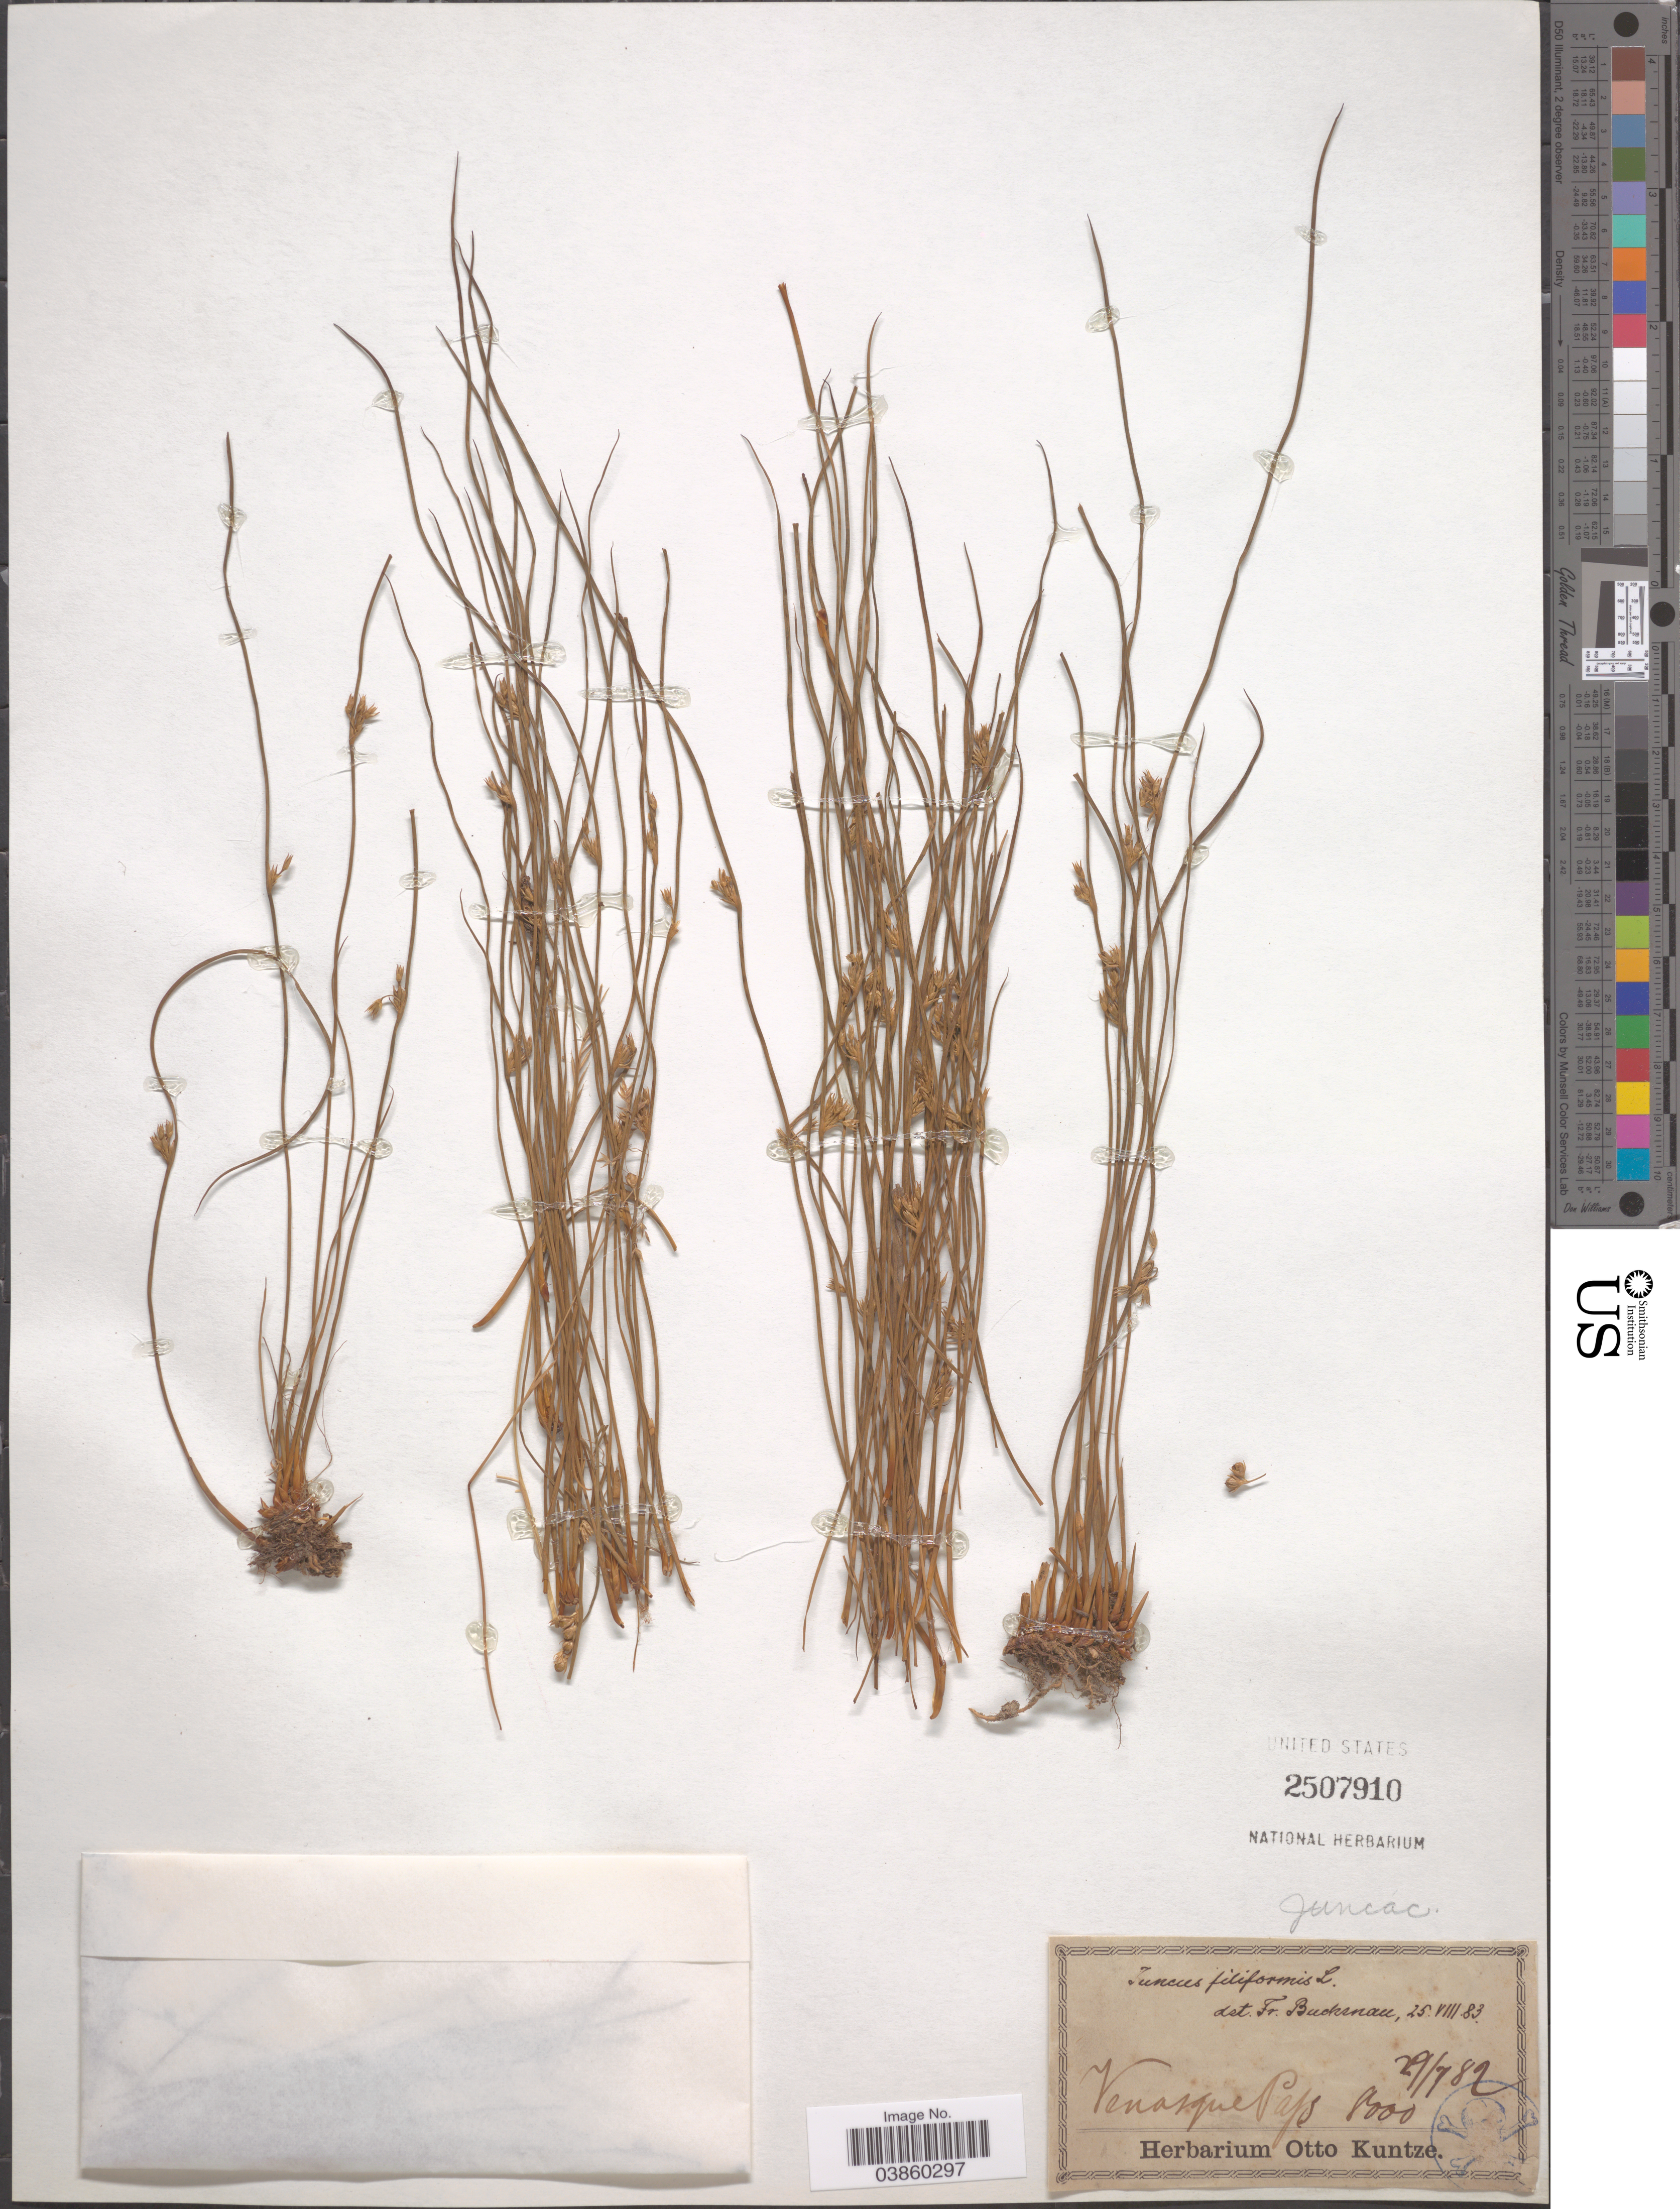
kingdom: Plantae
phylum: Tracheophyta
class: Liliopsida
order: Poales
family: Juncaceae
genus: Juncus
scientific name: Juncus filiformis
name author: L.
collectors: ex herb. Otto Kuntze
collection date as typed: Transcribed d/m/y: 29/7/82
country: France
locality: Venarque Pass.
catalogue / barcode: US 2507910